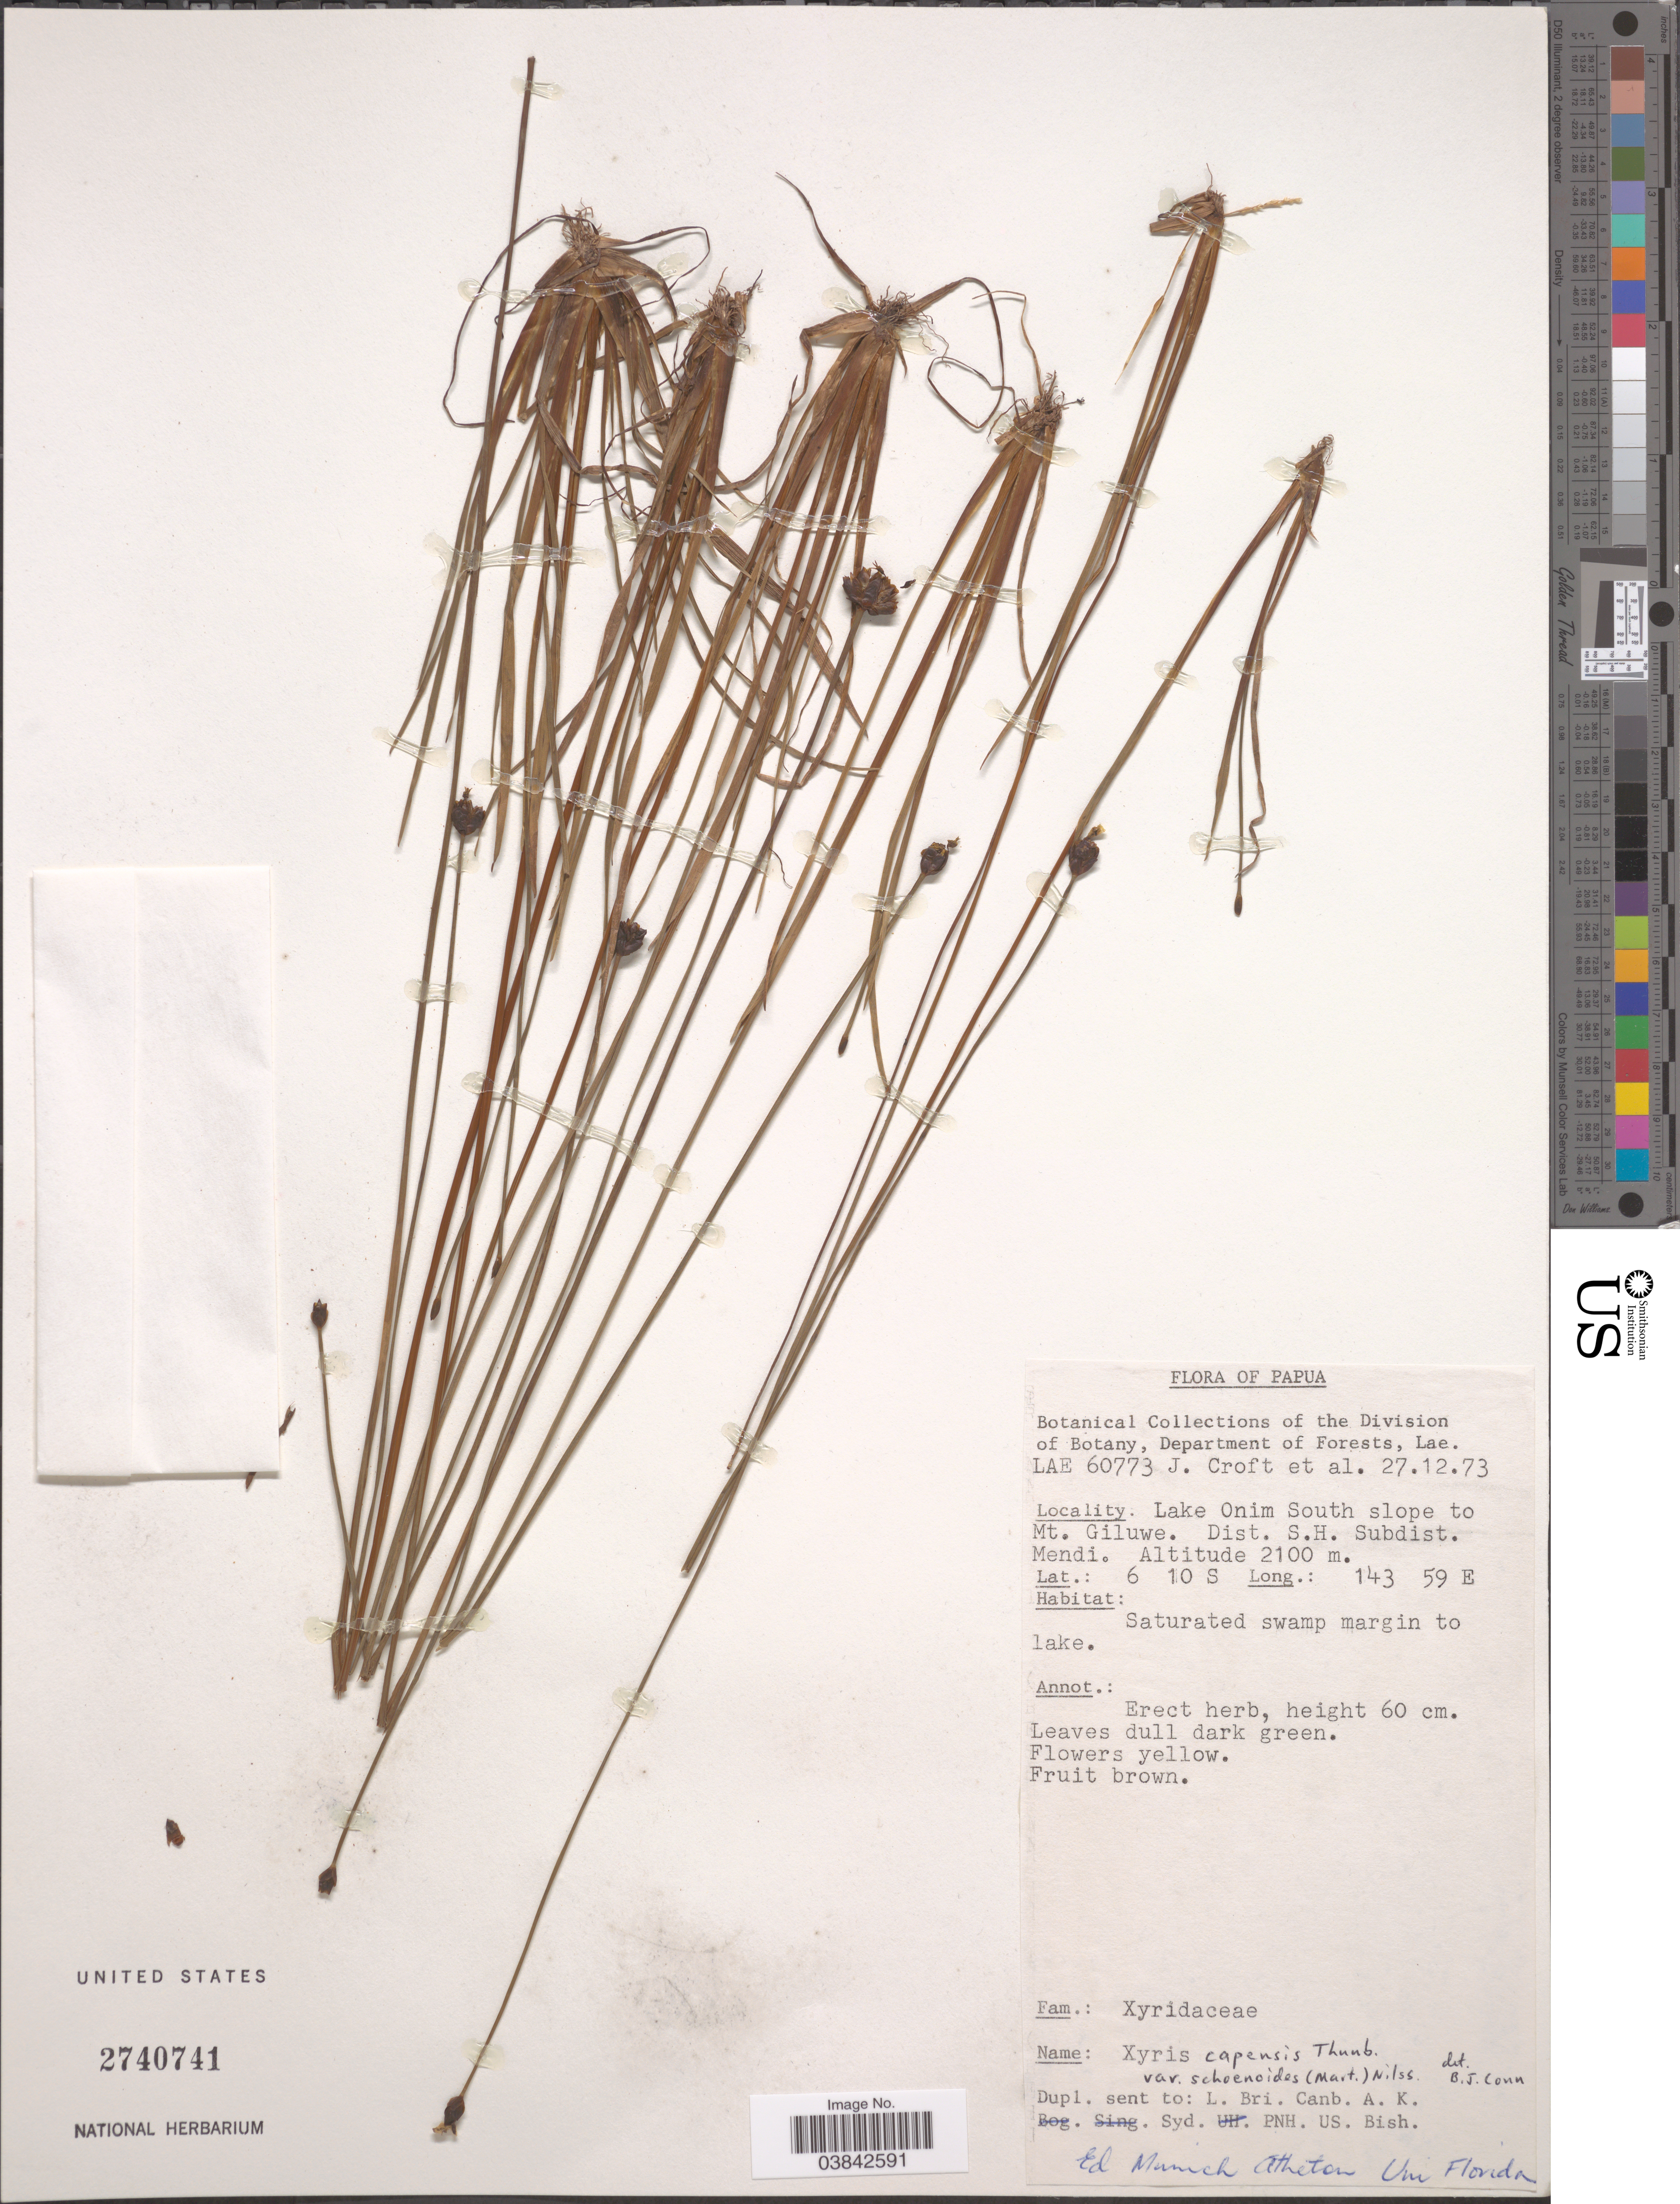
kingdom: Plantae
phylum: Tracheophyta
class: Liliopsida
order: Poales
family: Xyridaceae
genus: Xyris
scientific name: Xyris sp.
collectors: J. R. Croft & et al.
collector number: LAE 60773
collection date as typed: Transcribed d/m/y: 27/12/73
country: Papua New Guinea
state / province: Southern Highlands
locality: Papua. Lake Onim South slope to Mt. Giluwe. Dist. S.H. Subdist. Mendi.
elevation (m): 2100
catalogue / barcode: US 2740741